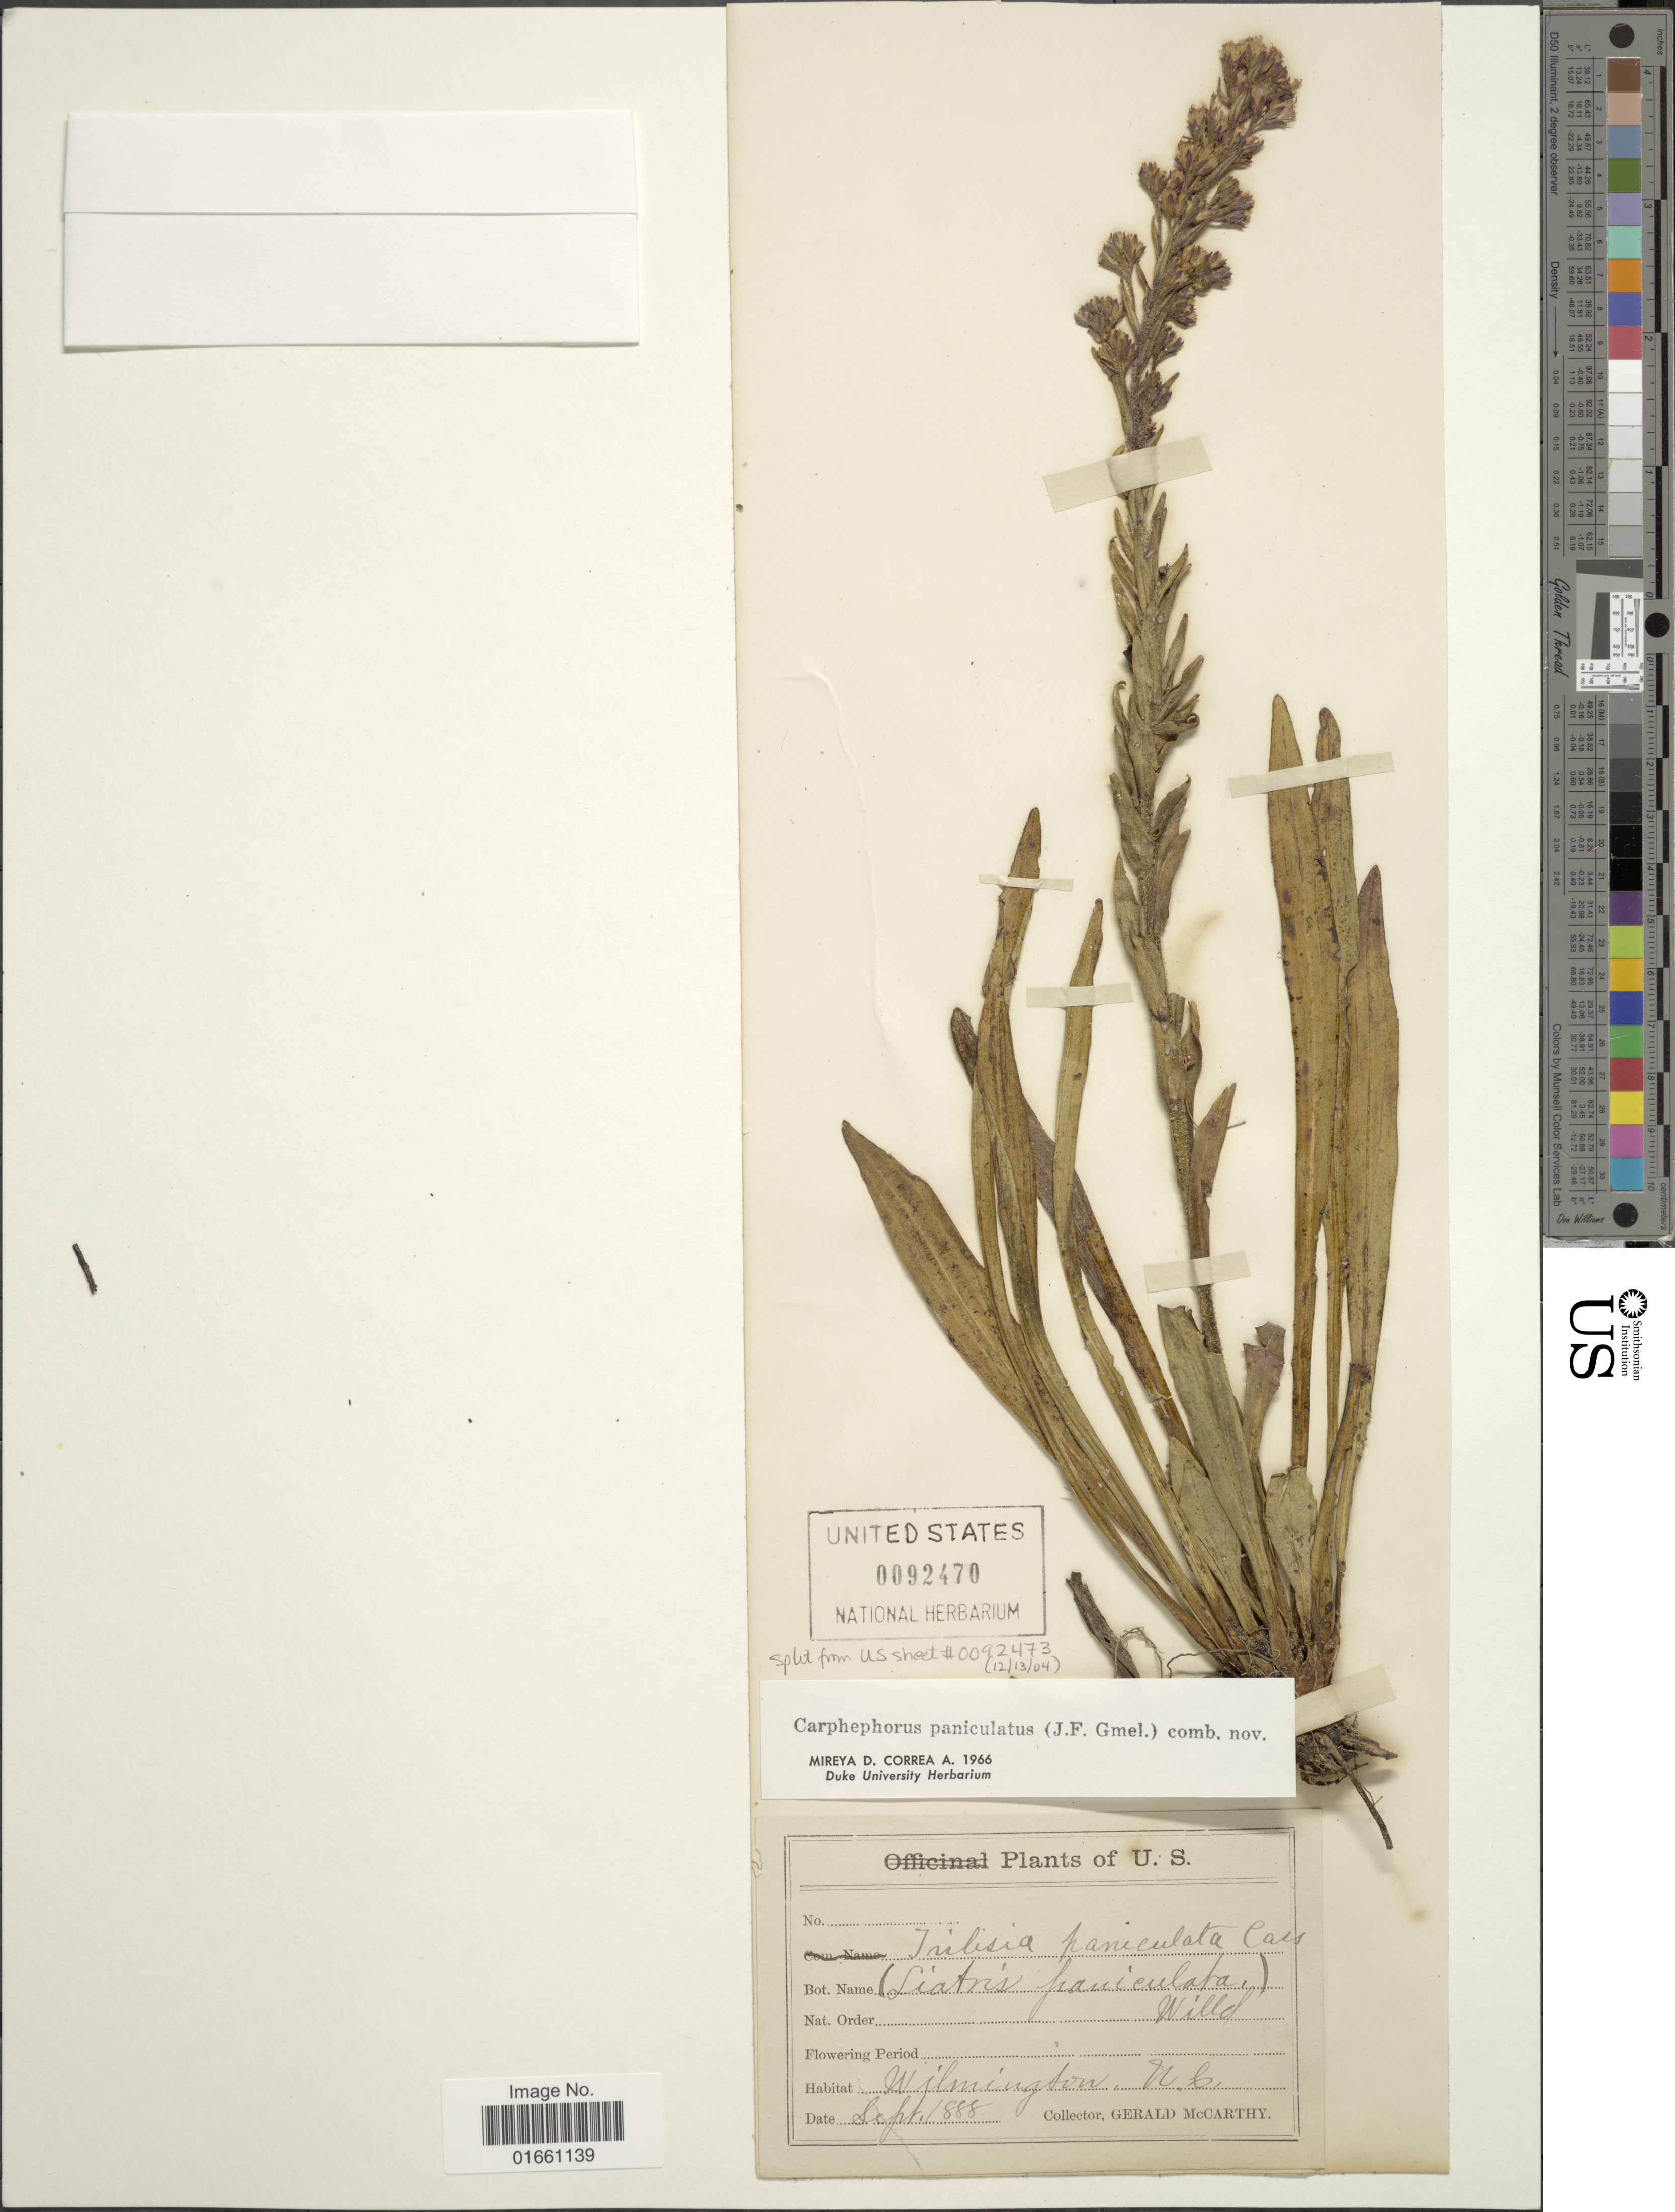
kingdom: Plantae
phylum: Tracheophyta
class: Magnoliopsida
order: Asterales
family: Asteraceae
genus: Trilisa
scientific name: Trilisa paniculata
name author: (J.F. Gmel.) Cass.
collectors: G. McCarthy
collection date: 1888-09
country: United States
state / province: North Carolina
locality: Wilmington.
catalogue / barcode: US 92470